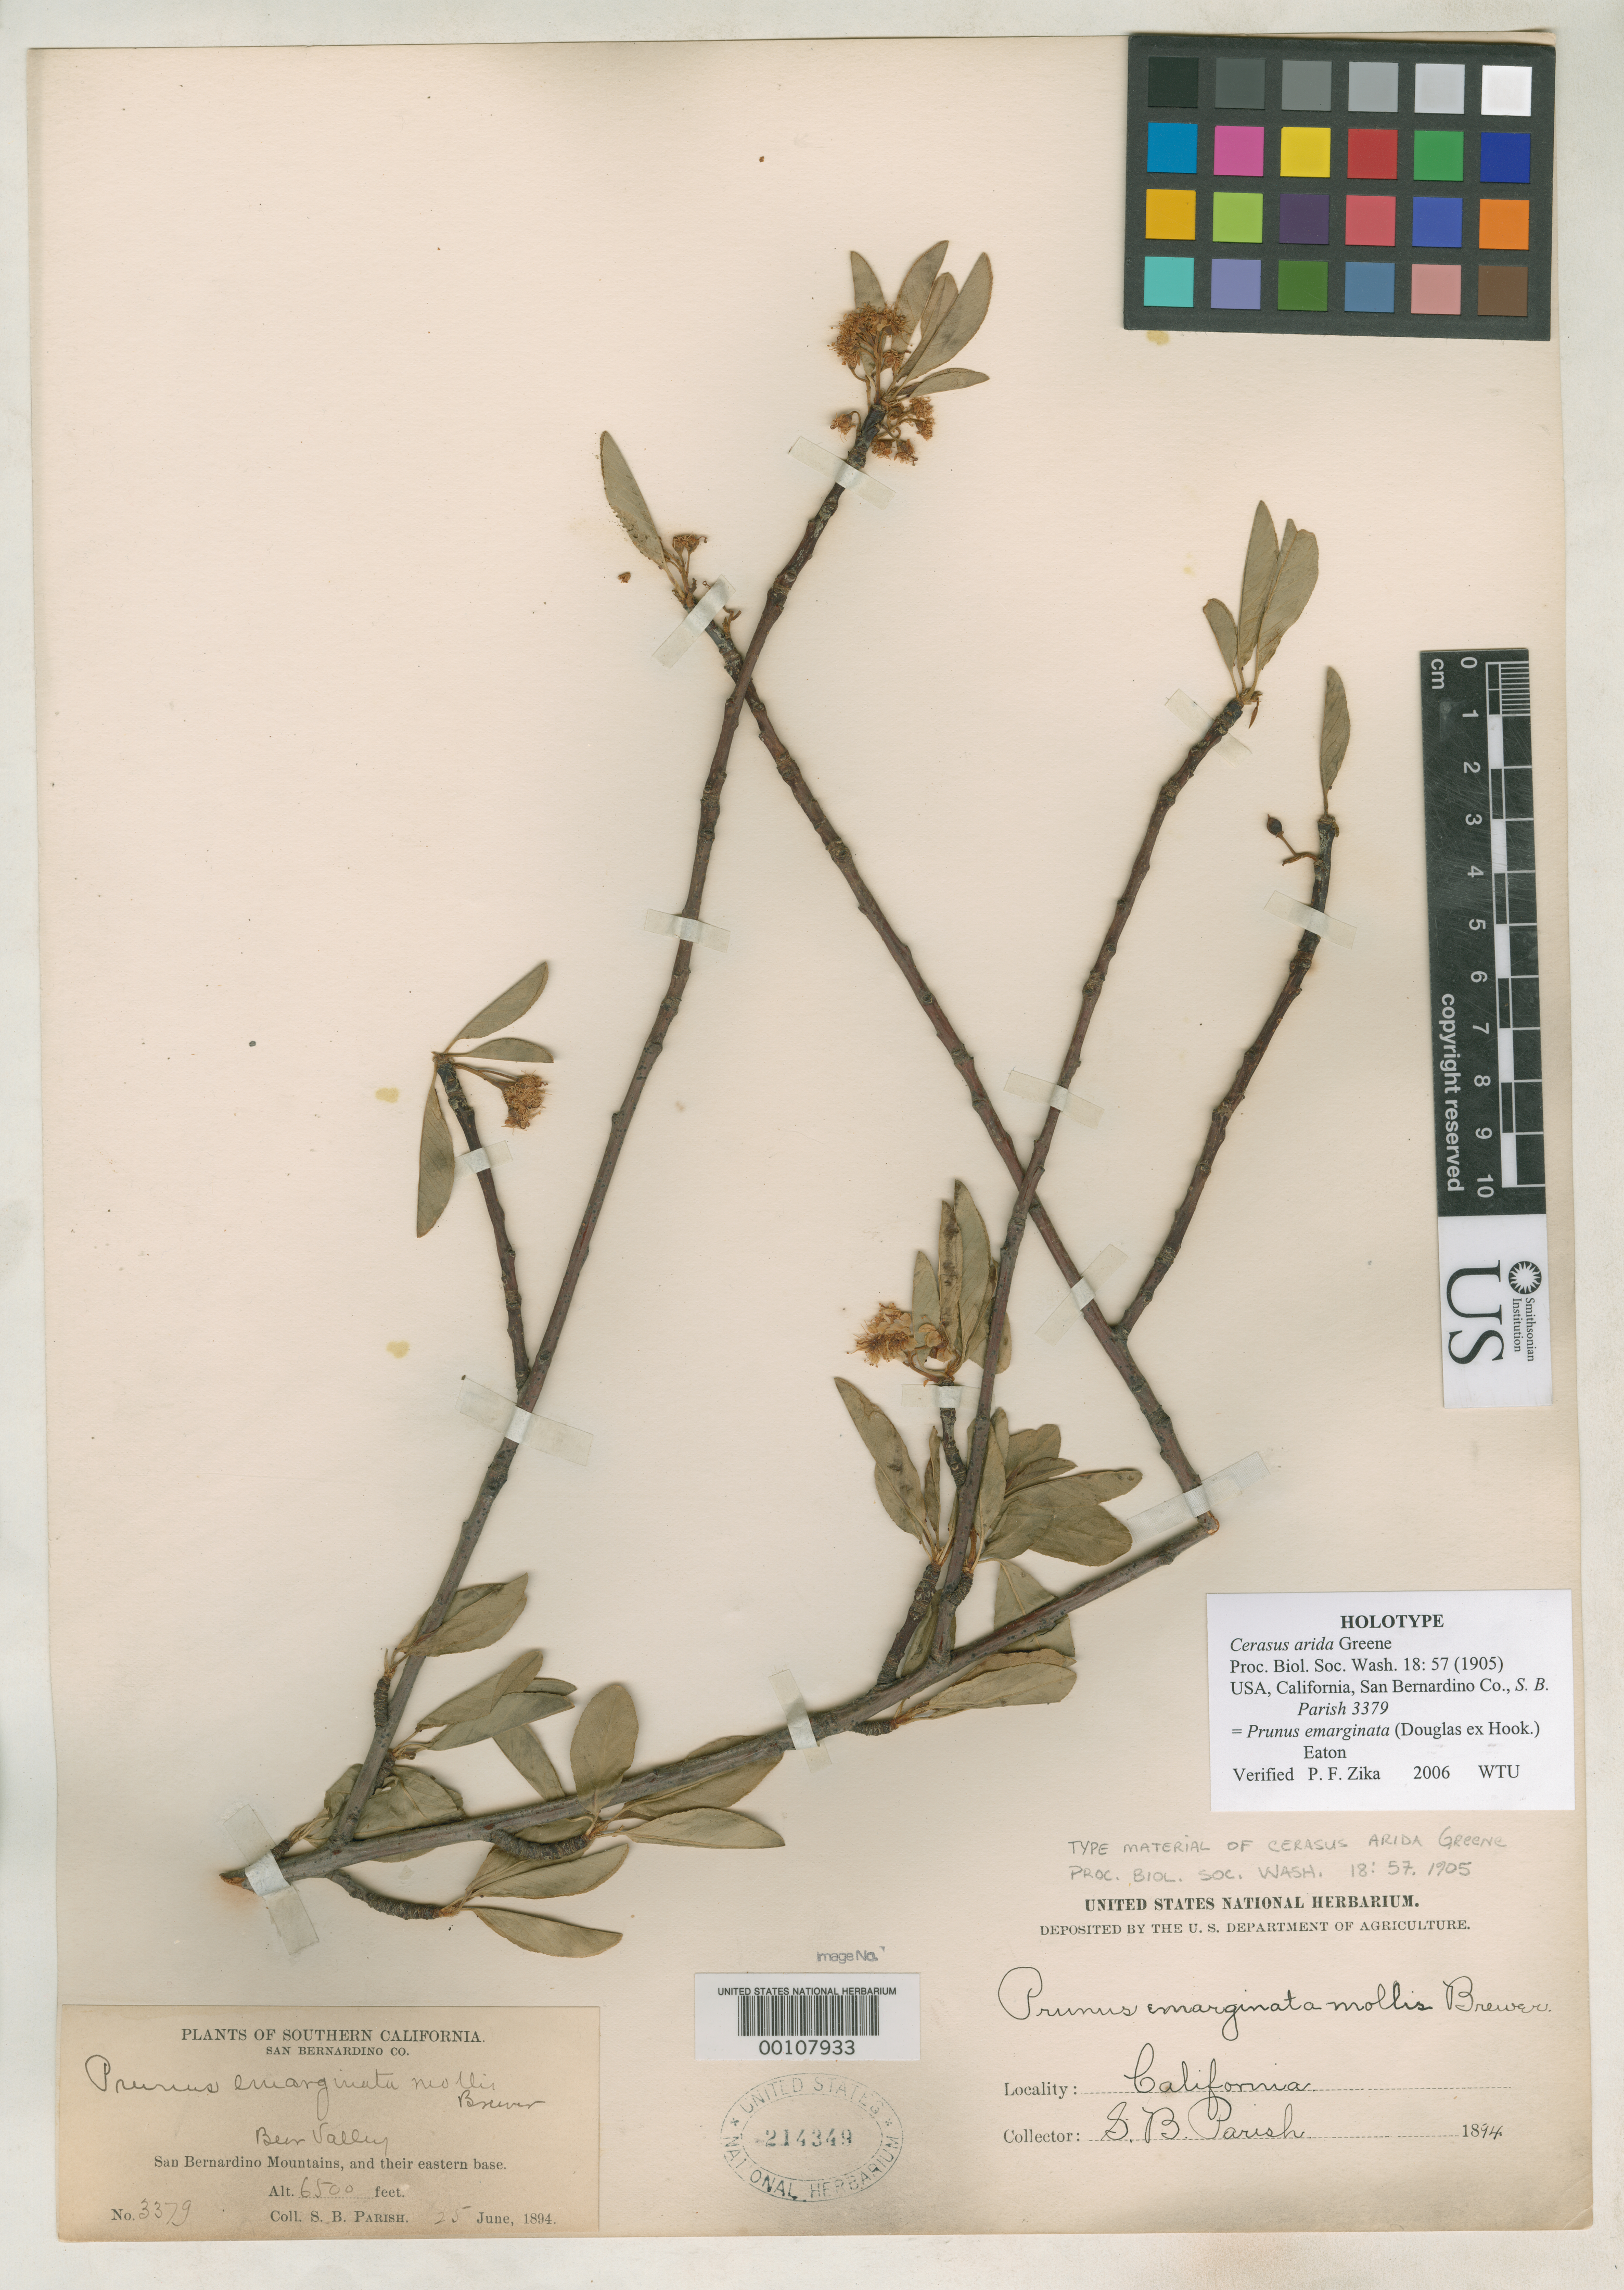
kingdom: Plantae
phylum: Tracheophyta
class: Magnoliopsida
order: Rosales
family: Rosaceae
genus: Cerasus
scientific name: Cerasus arida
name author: Greene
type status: Holotype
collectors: S. B. Parish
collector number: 3379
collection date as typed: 25 Jun 1894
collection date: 1894-06-25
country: United States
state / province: California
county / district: San Bernardino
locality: San Bernardino Mts., Bear Valley; alt. 6500 ft.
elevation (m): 1981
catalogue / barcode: US 214349